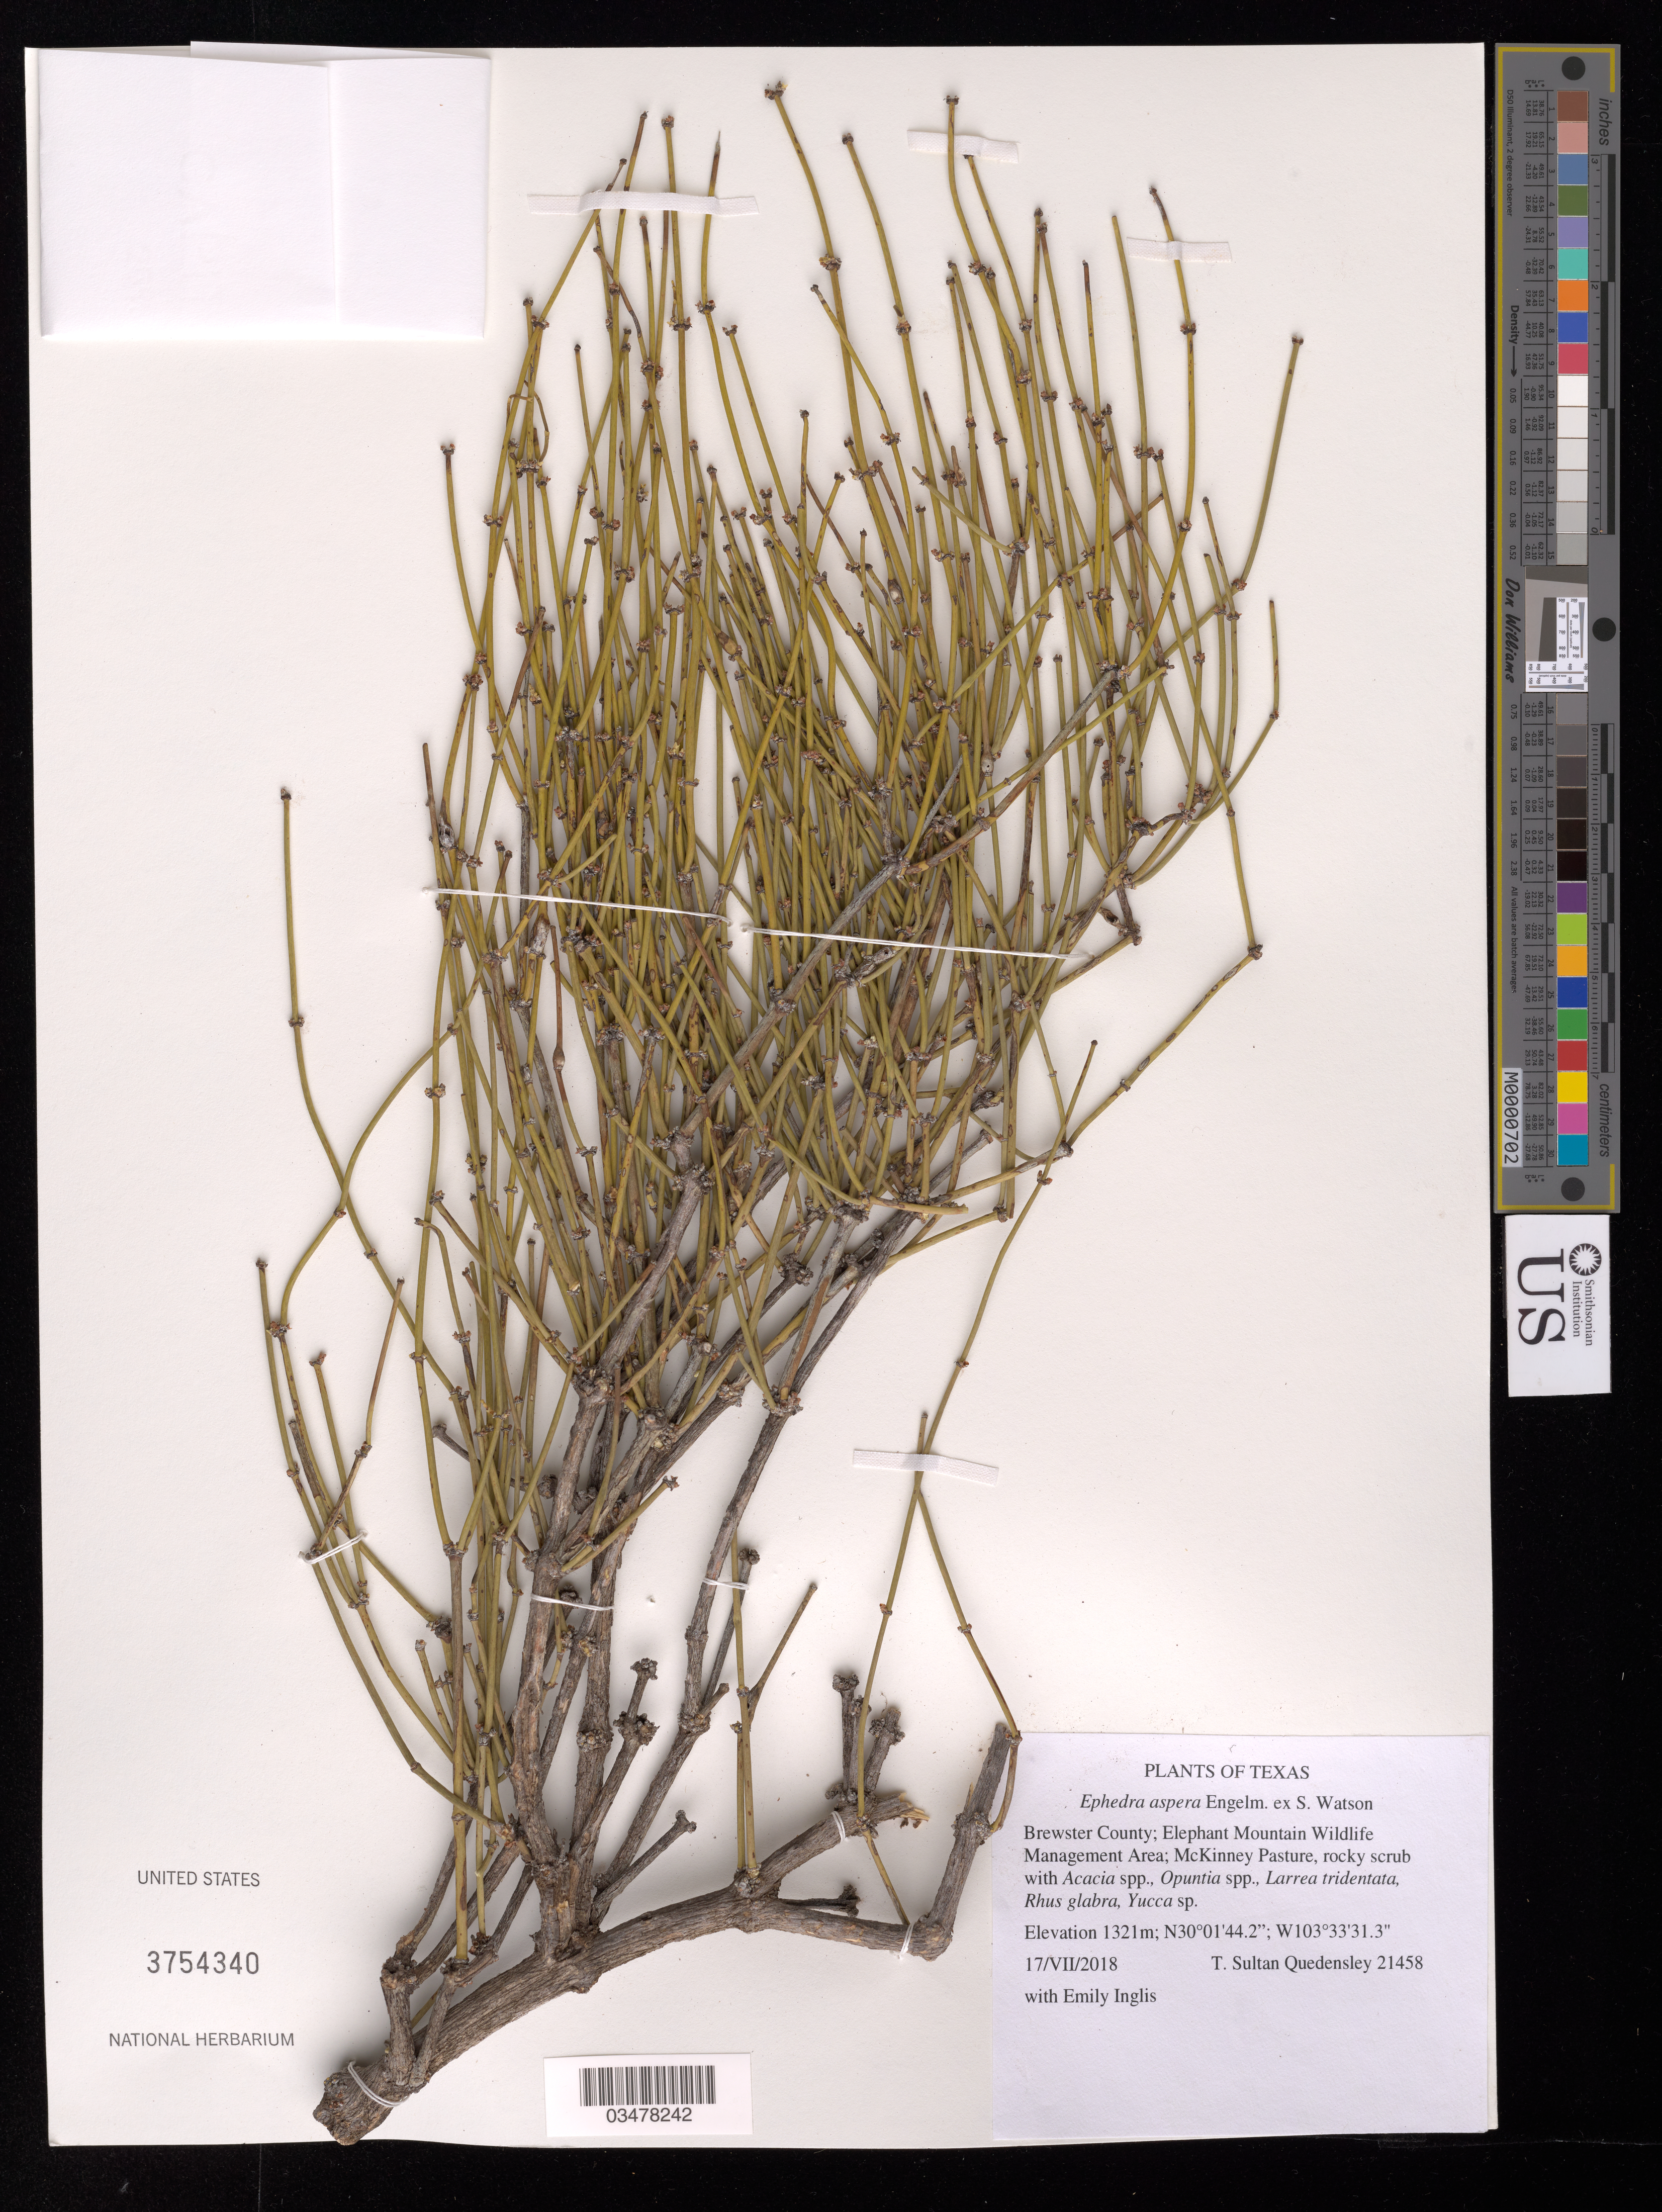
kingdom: Plantae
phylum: Tracheophyta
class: Gnetopsida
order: Ephedrales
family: Ephedraceae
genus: Ephedra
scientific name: Ephedra aspera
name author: Engelm. ex S. Watson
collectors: T. S. Quedensley & E. Inglis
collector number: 21458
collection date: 2018-07-17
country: United States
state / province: Texas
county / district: Brewster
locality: Elephant Mountain Wildlife Management Area. McKinney Pasture.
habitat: Rocky shrub. With Acacia sp., Opuntia sp., Larrea tridentata, Rhus glabra, Yucca sp.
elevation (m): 1321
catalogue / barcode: US 3754340